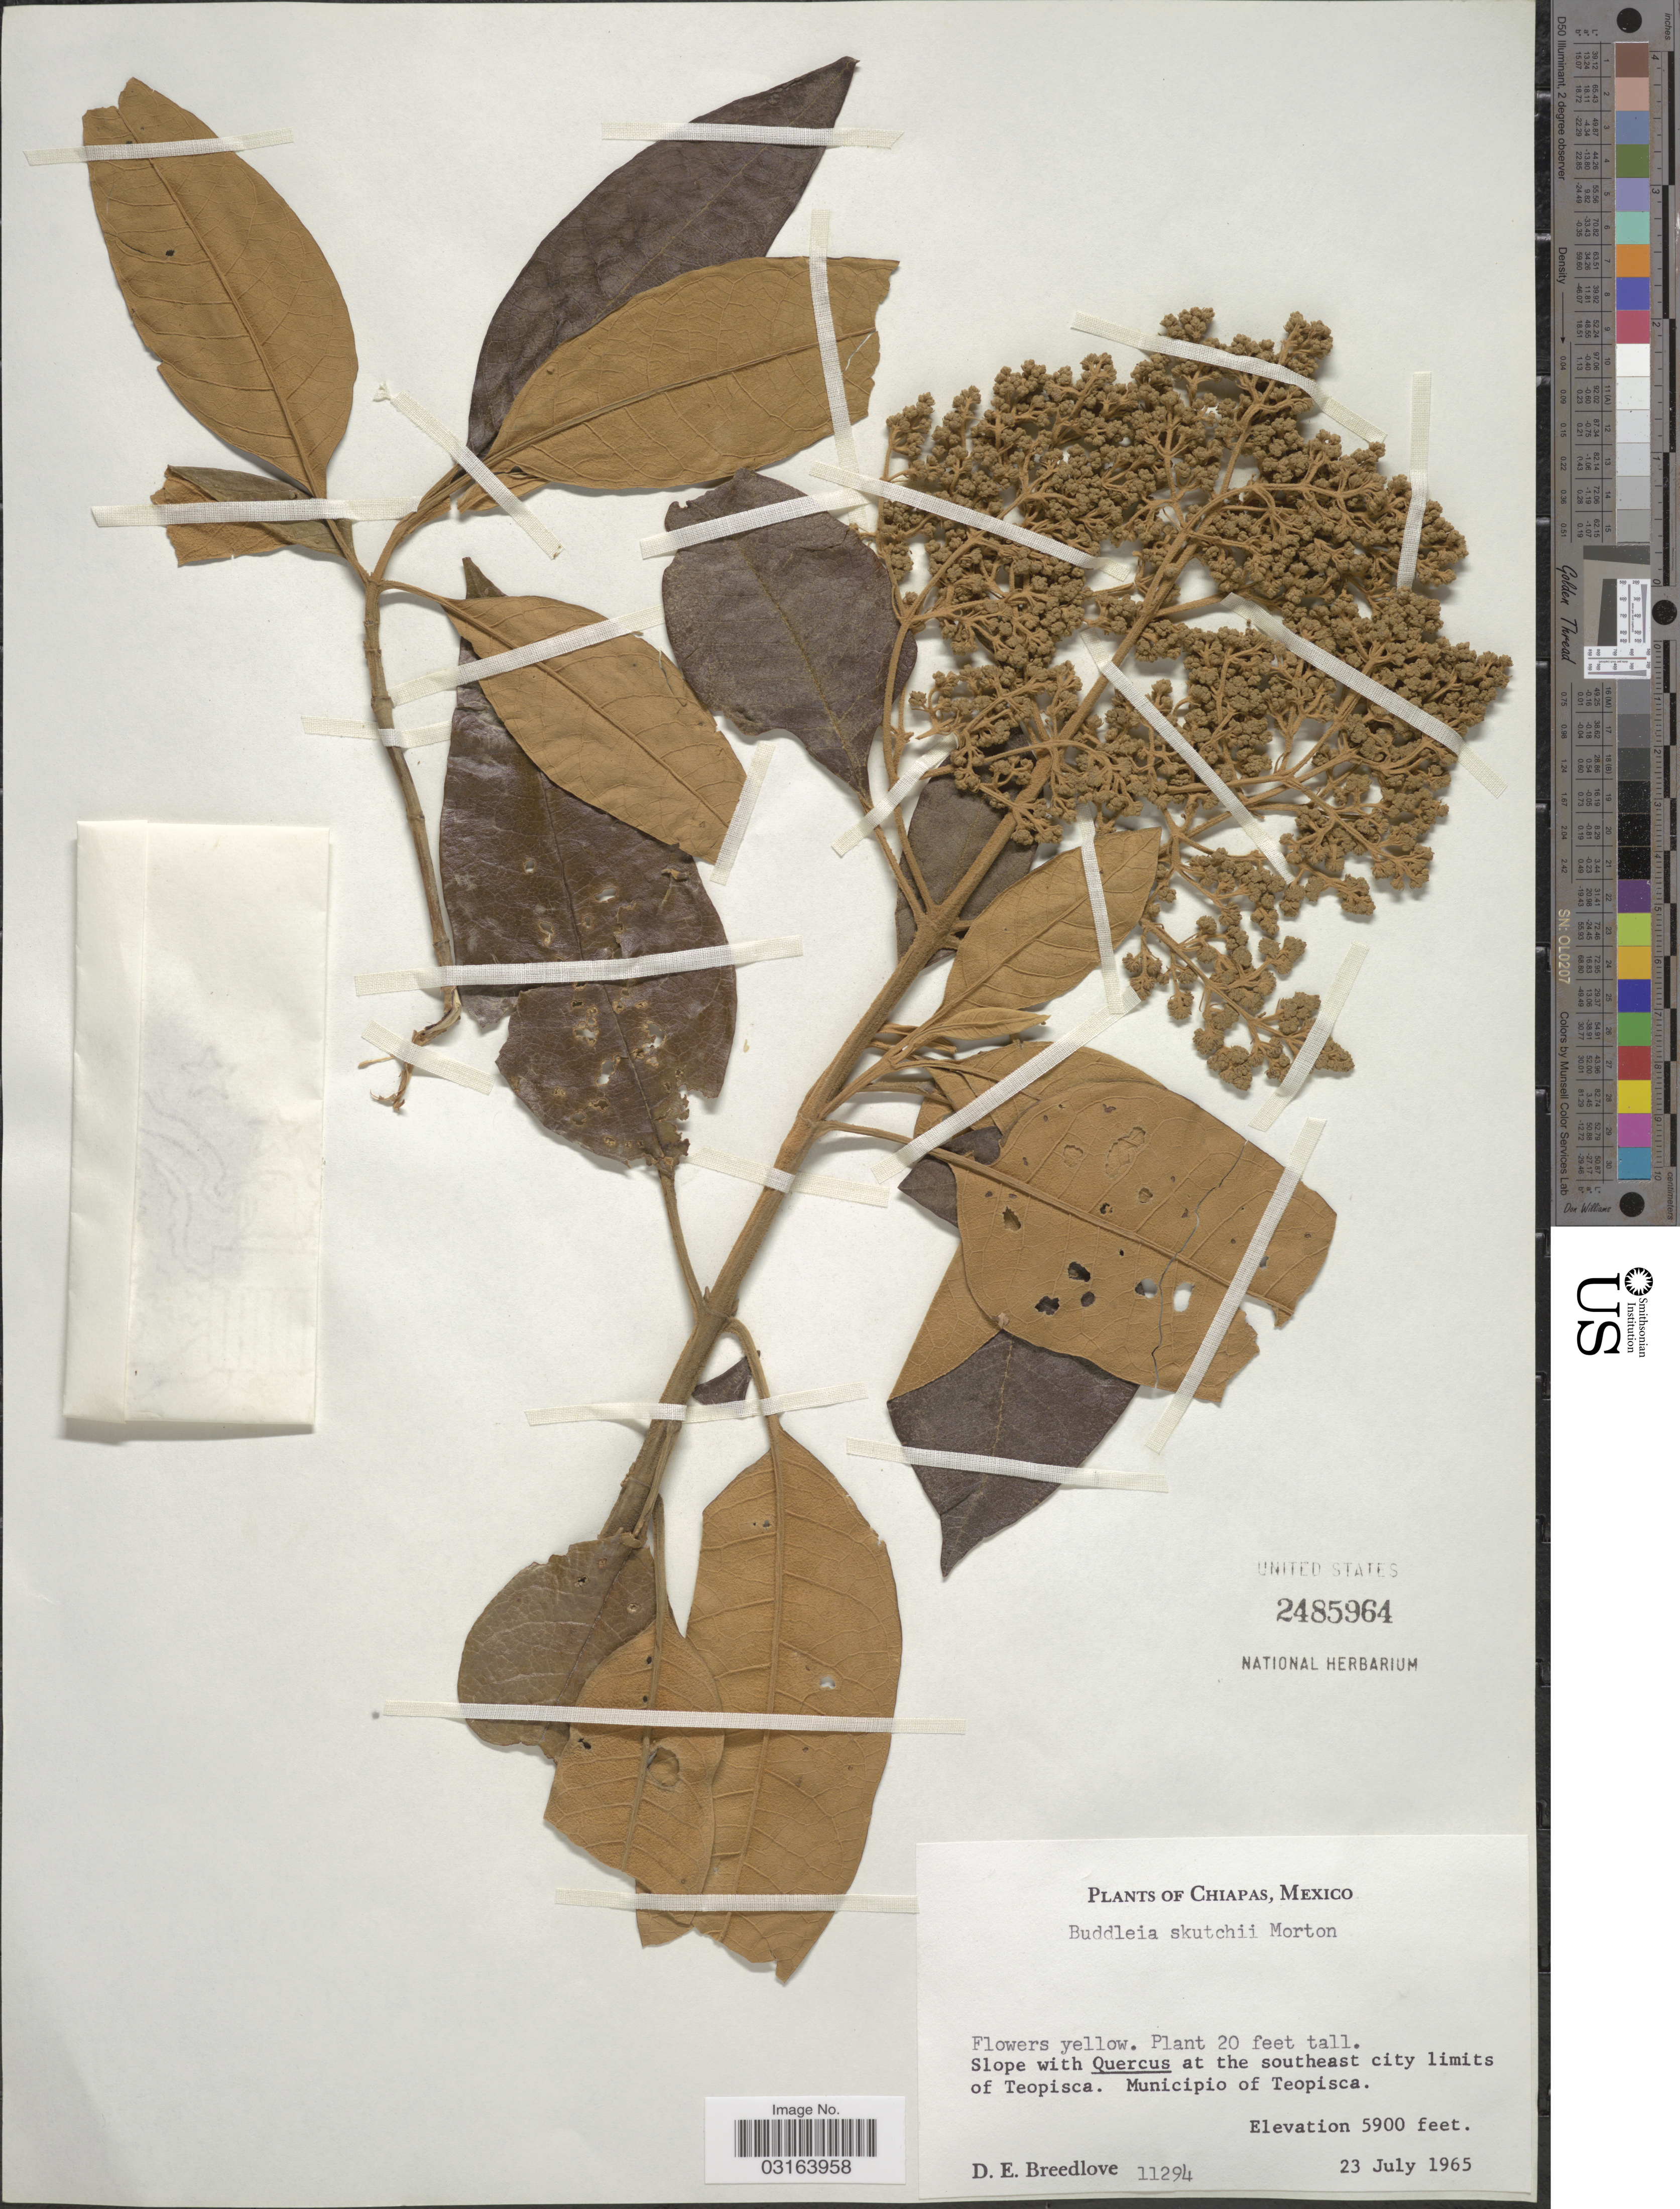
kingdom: Plantae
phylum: Tracheophyta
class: Magnoliopsida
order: Lamiales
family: Scrophulariaceae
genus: Buddleja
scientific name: Buddleja skutchii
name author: C.V. Morton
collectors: D. E. Breedlove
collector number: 11294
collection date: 1965-07-23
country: Mexico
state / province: Chiapas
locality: Southeast city limits of Teopisca. Municipio of Teopisca.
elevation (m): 1798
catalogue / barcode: US 2485964